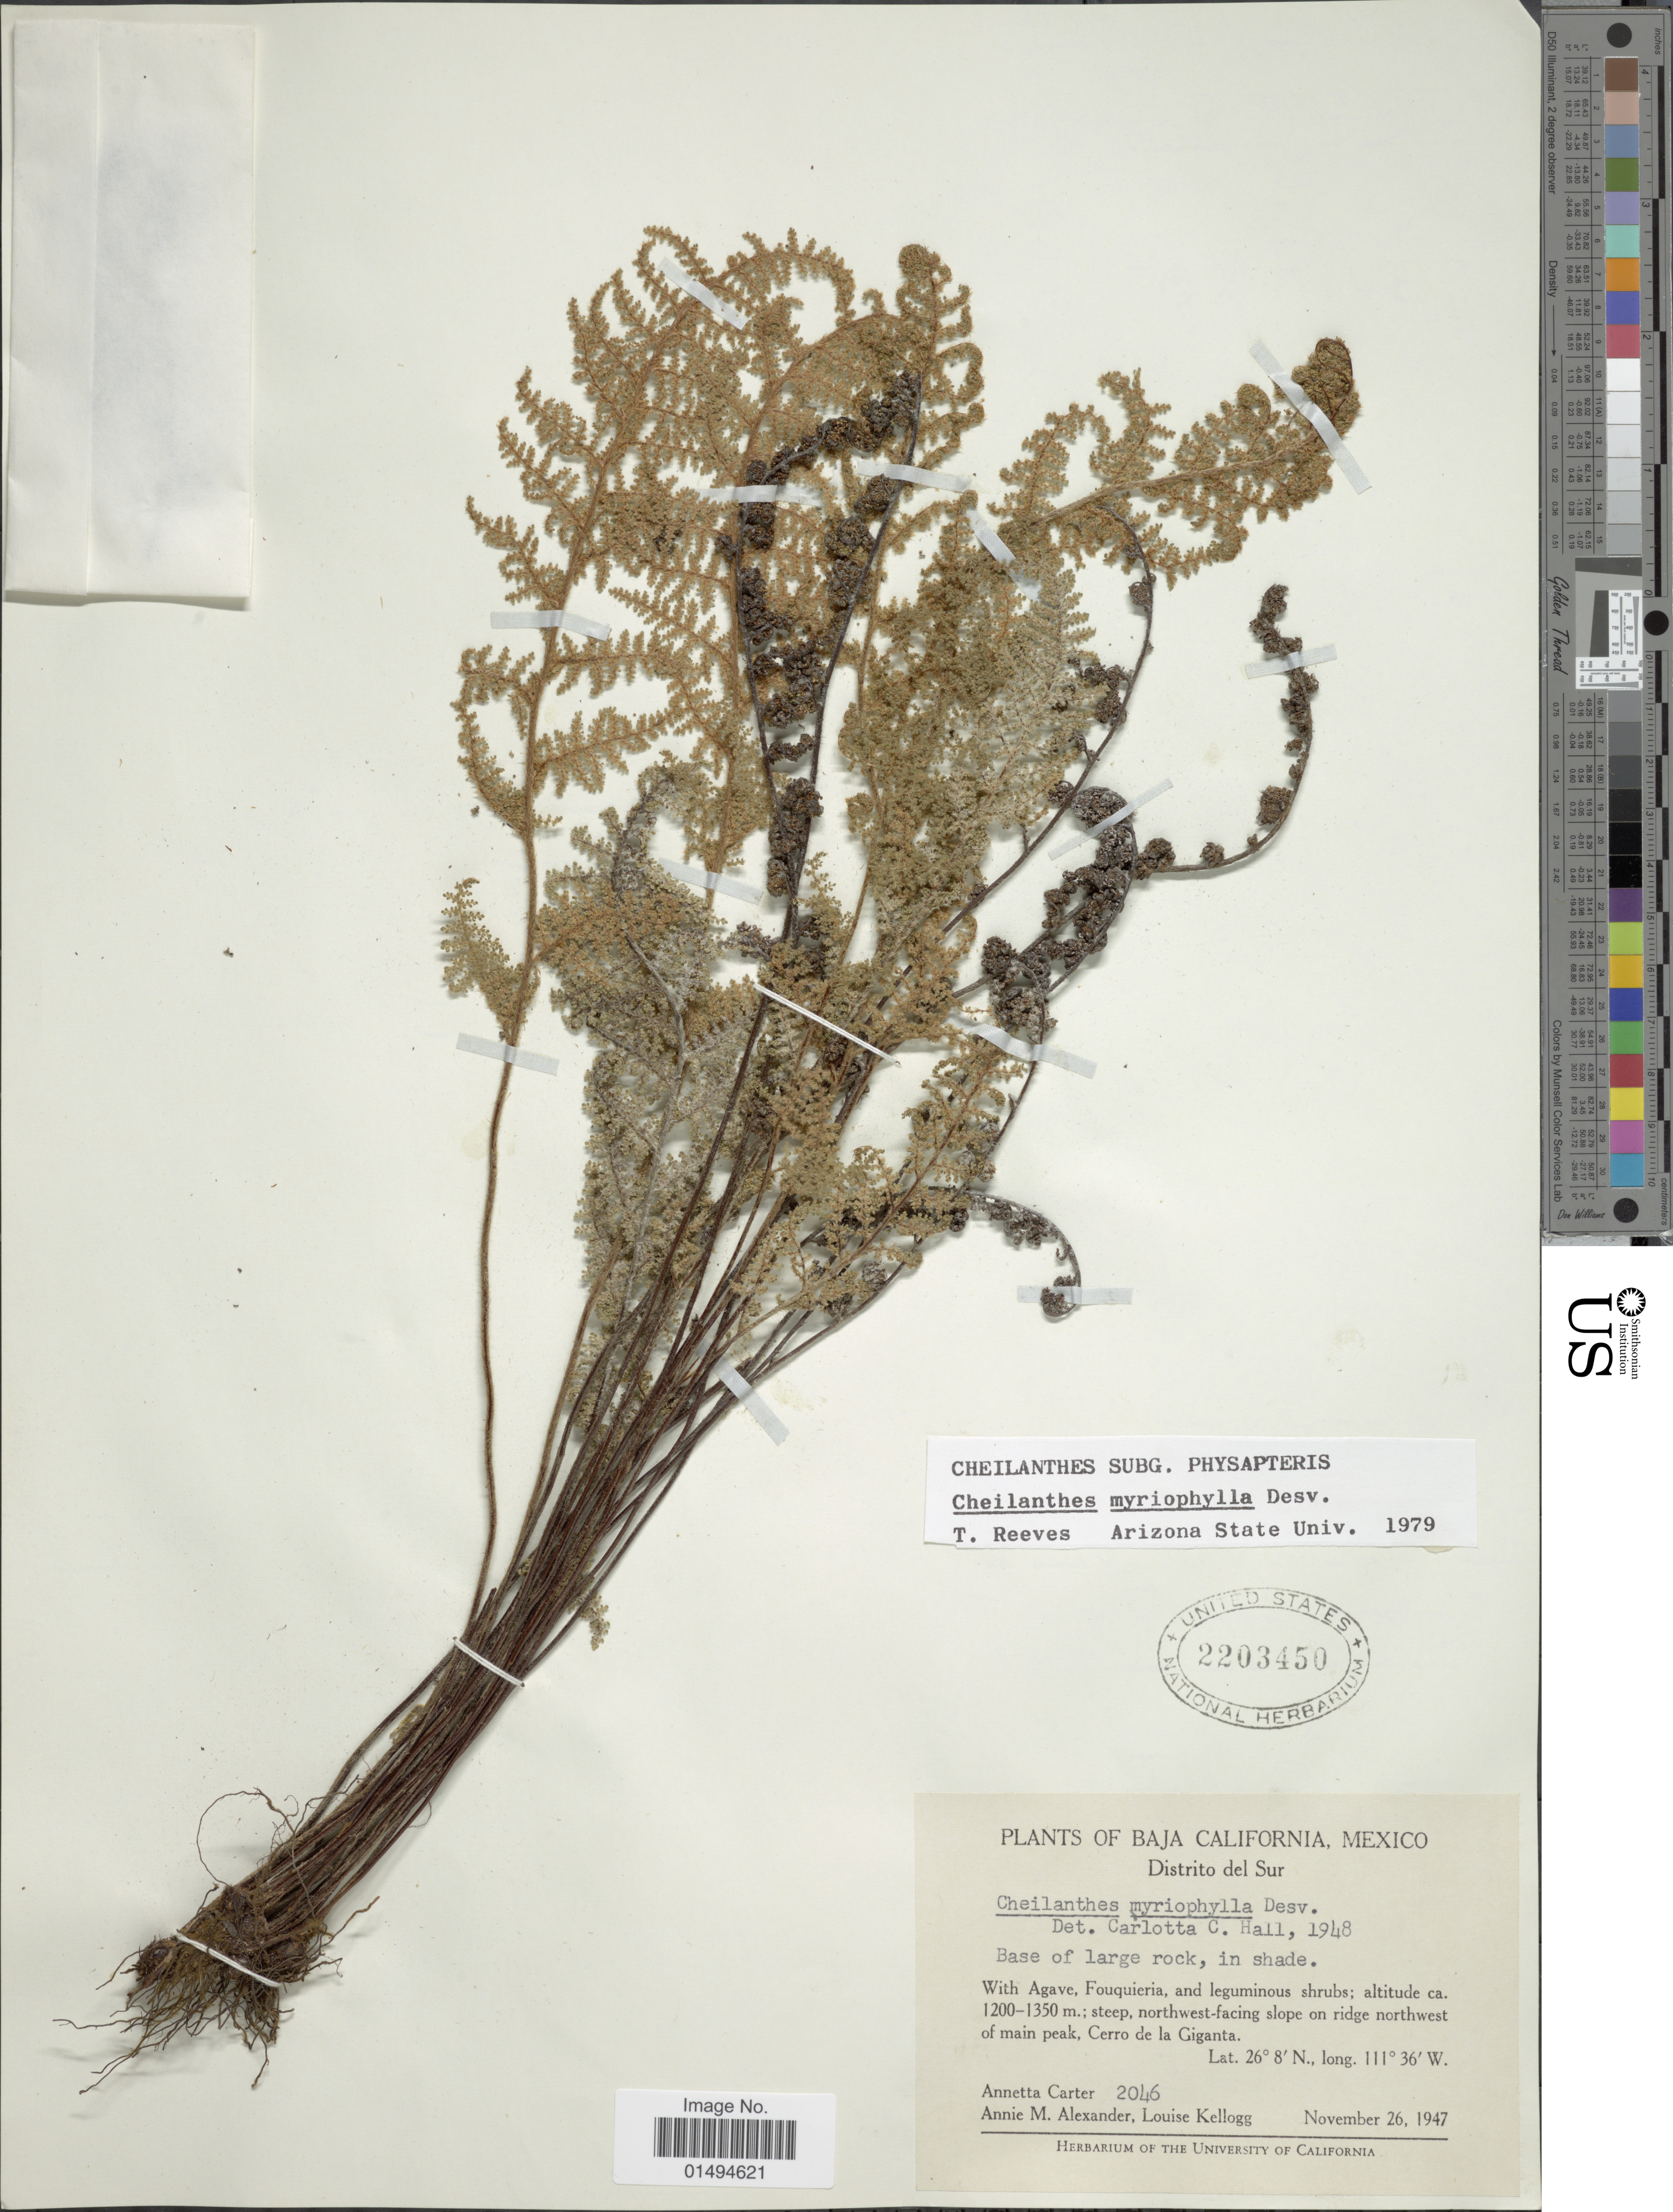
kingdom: Plantae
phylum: Tracheophyta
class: Polypodiopsida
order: Polypodiales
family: Pteridaceae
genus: Myriopteris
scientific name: Myriopteris myriophylla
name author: (Desv.) J. Sm.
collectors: A. Carter, A. M. Alexander & L. Kellogg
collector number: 2046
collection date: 1947-11-26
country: Mexico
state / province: Baja California Sur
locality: Distrito del Sur, northwest-facing slope on ridge northwest of main peak, Cerro de la Giganta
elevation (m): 1200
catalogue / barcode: US 2203450